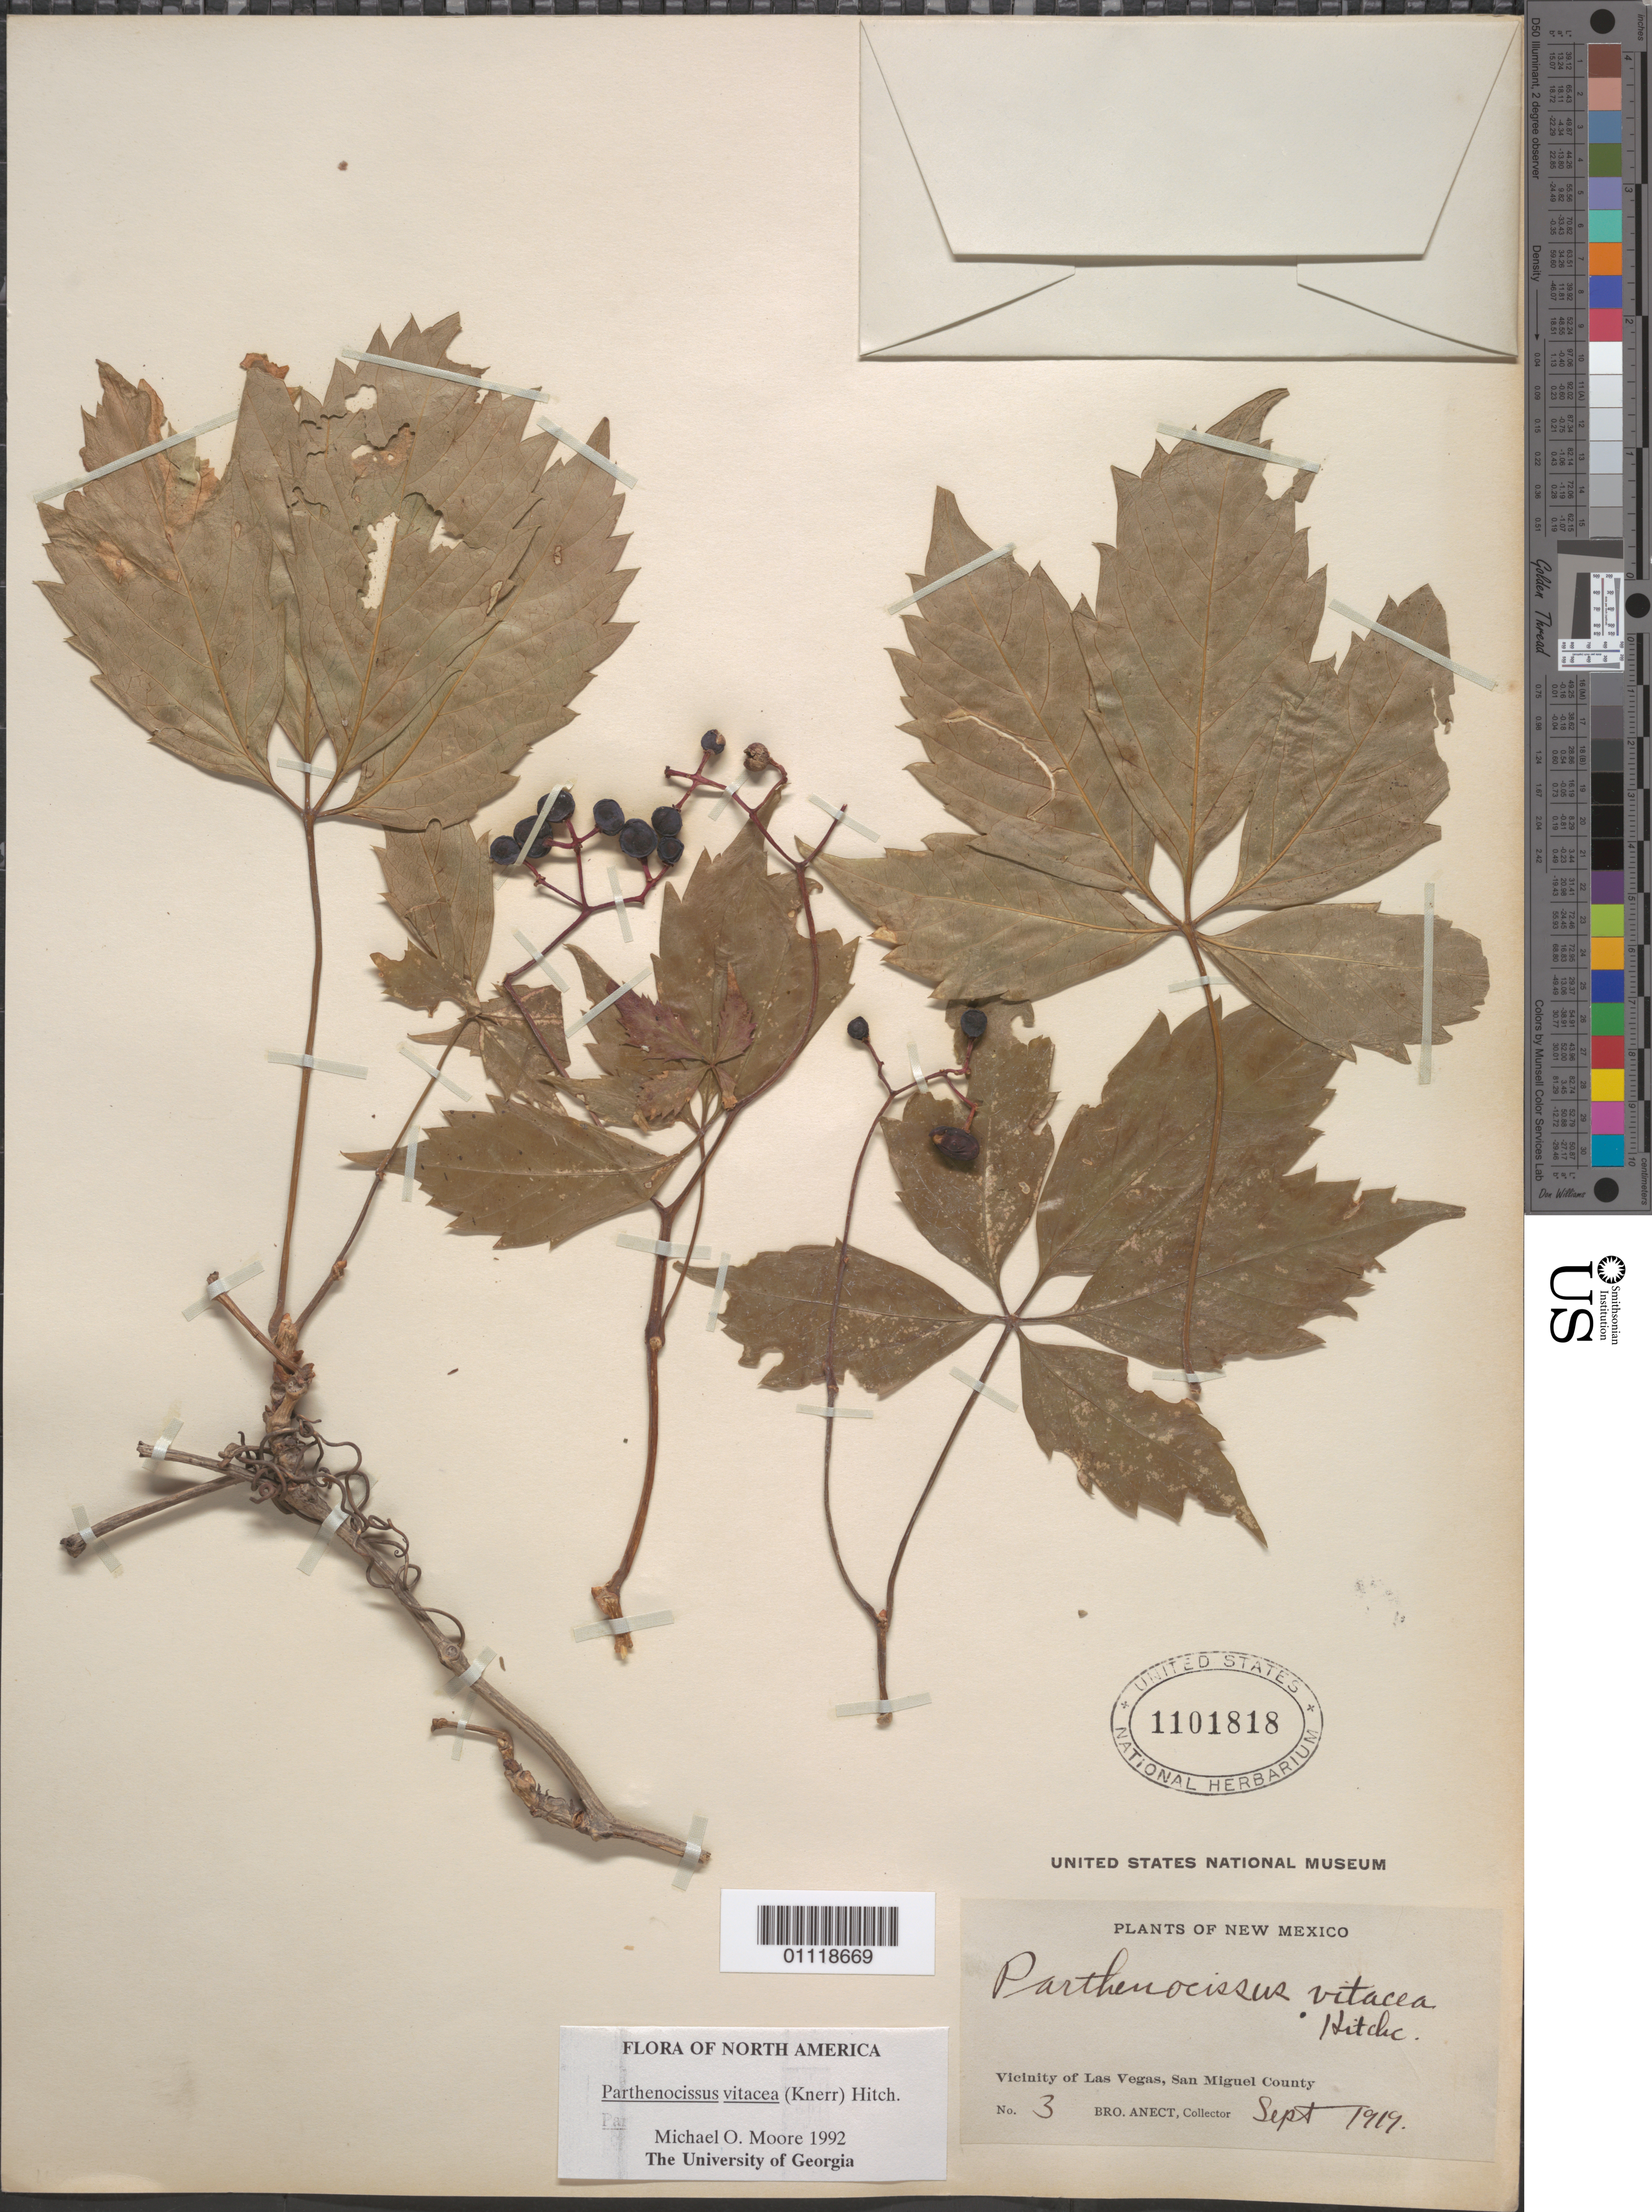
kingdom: Plantae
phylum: Tracheophyta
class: Magnoliopsida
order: Vitales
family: Vitaceae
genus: Parthenocissus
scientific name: Parthenocissus vitacea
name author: (Knerr) Hitchc.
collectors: B. Anect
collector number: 3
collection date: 1919-09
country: United States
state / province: New Mexico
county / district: San Miguel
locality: Vicinity of Las Vegas.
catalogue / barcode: US 1101818